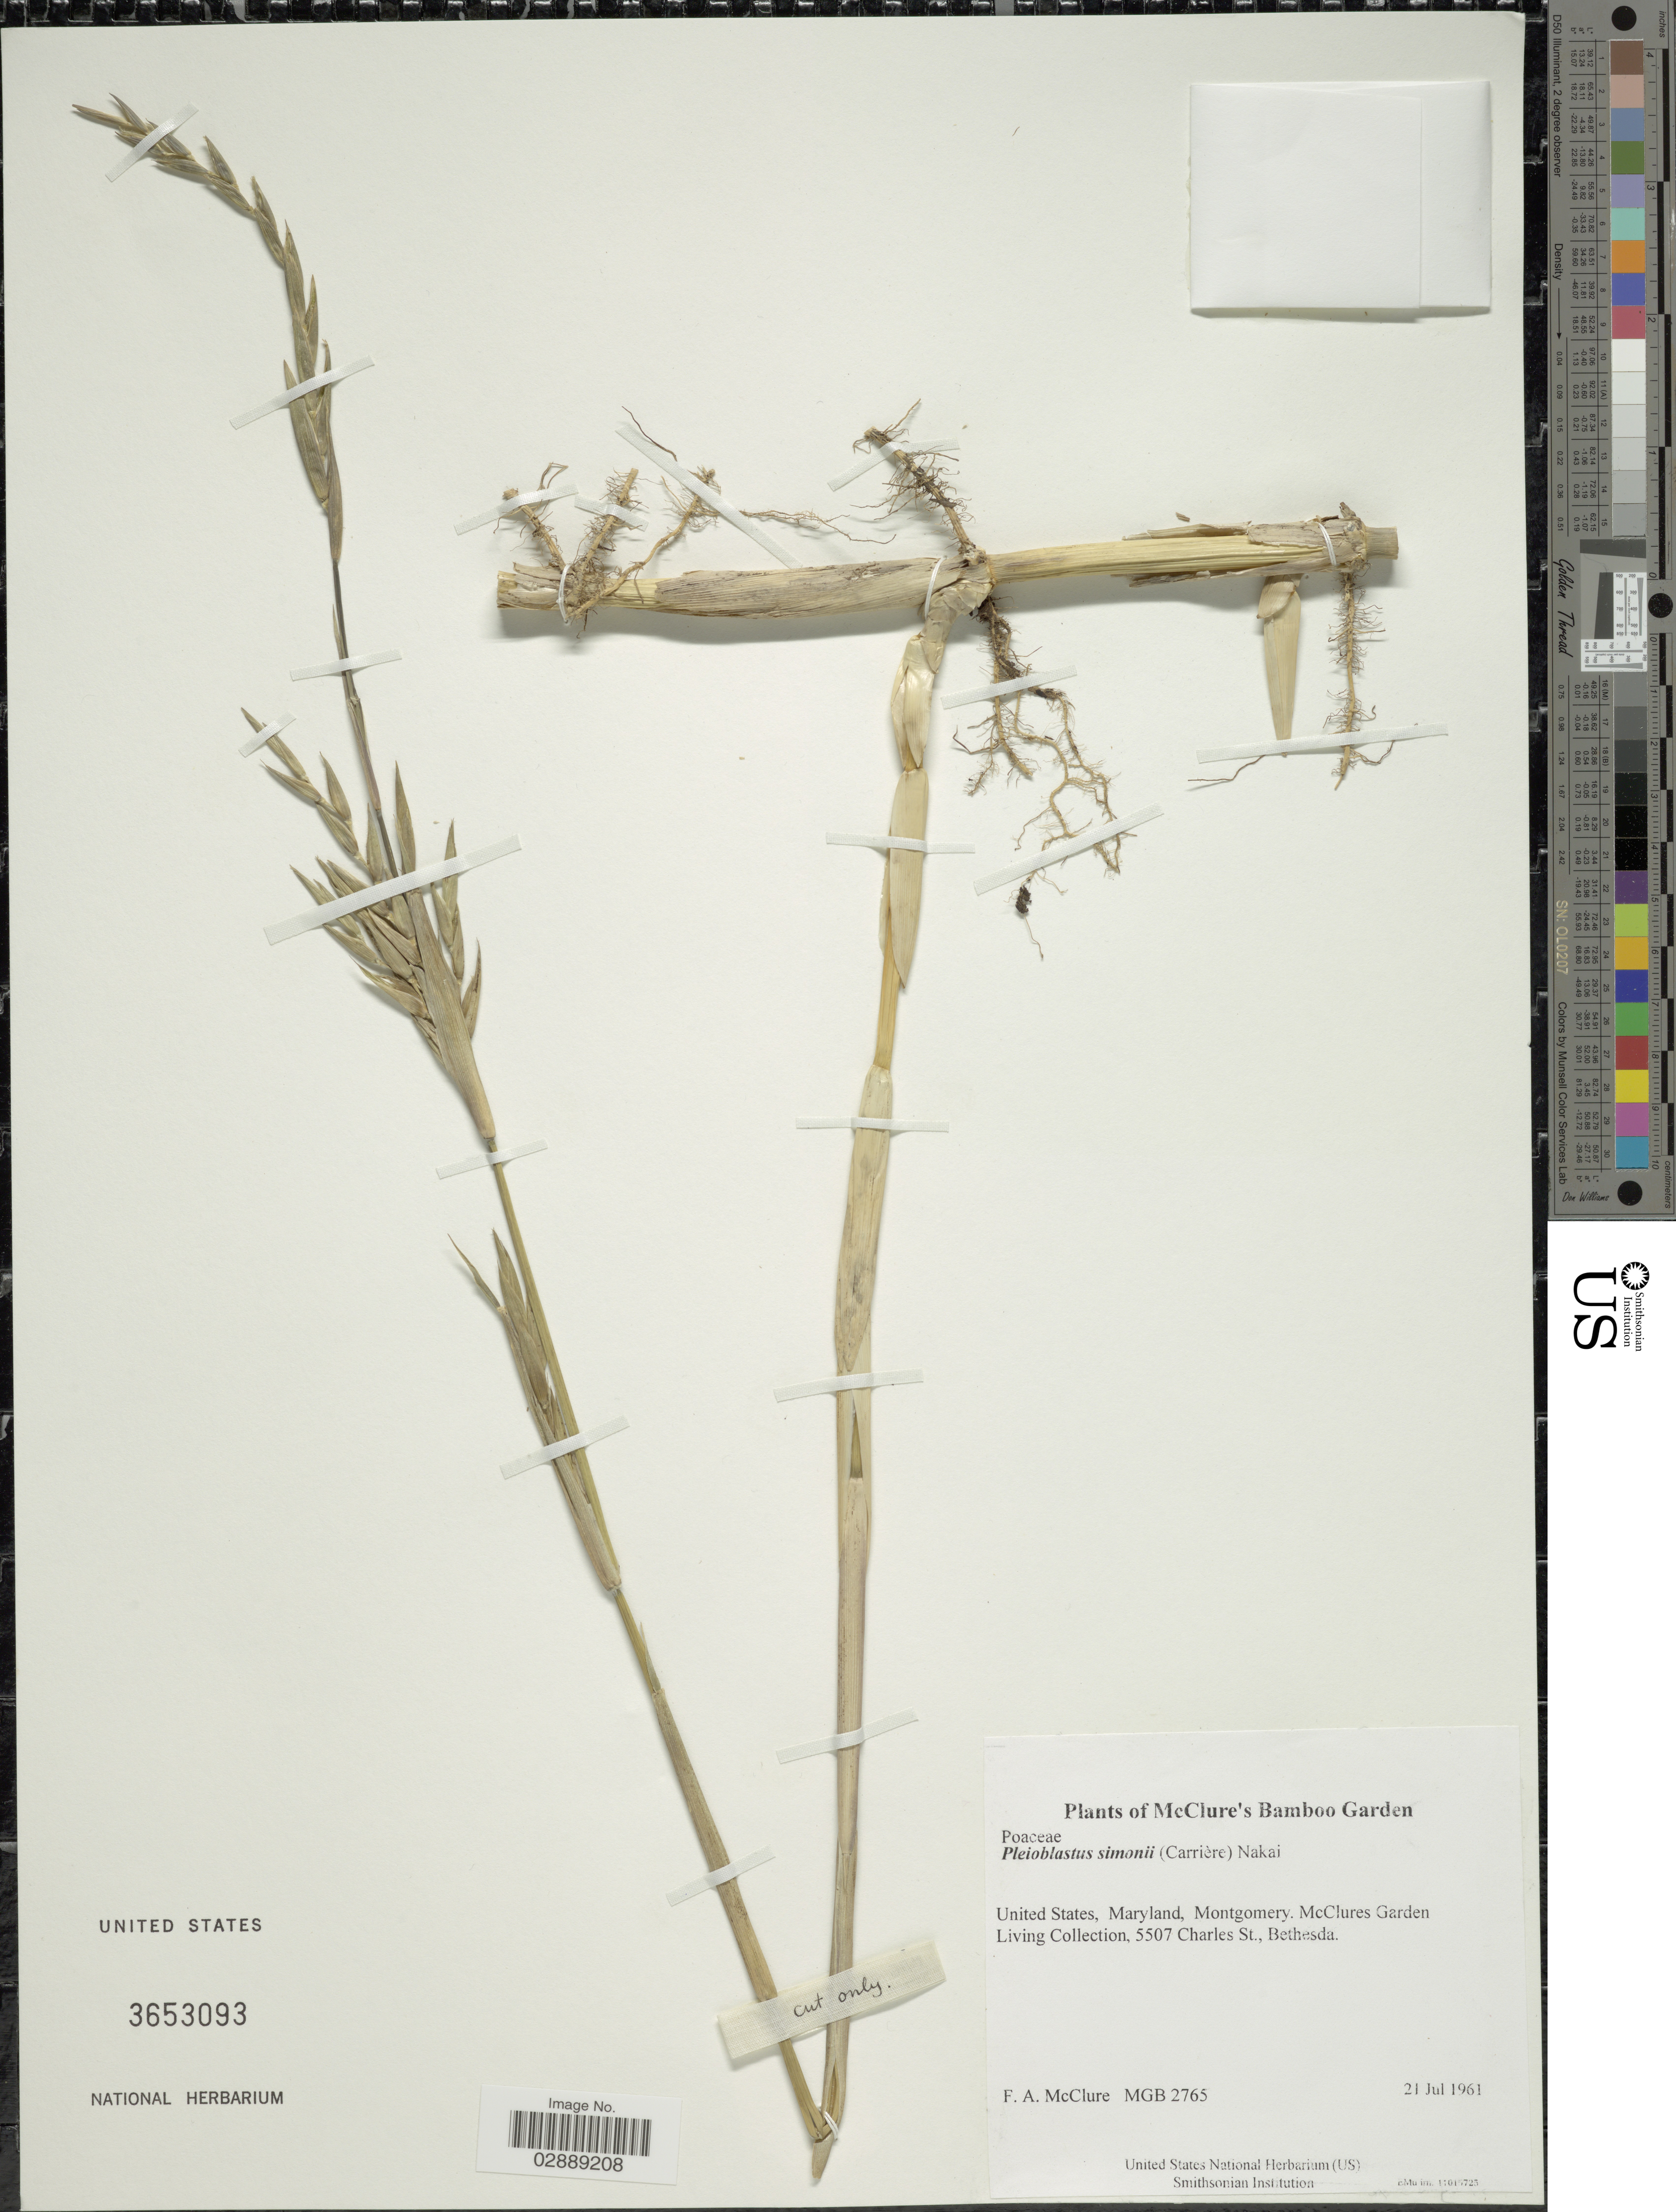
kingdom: Plantae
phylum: Tracheophyta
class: Liliopsida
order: Poales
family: Poaceae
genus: Pleioblastus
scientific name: Pleioblastus simonii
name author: (Carrière) Nakai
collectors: F. A. McClure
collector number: MGB 2765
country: United States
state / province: Maryland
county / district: Montgomery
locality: McClures Garden Living Collection, 5507 Charles St.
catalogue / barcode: US 3653093